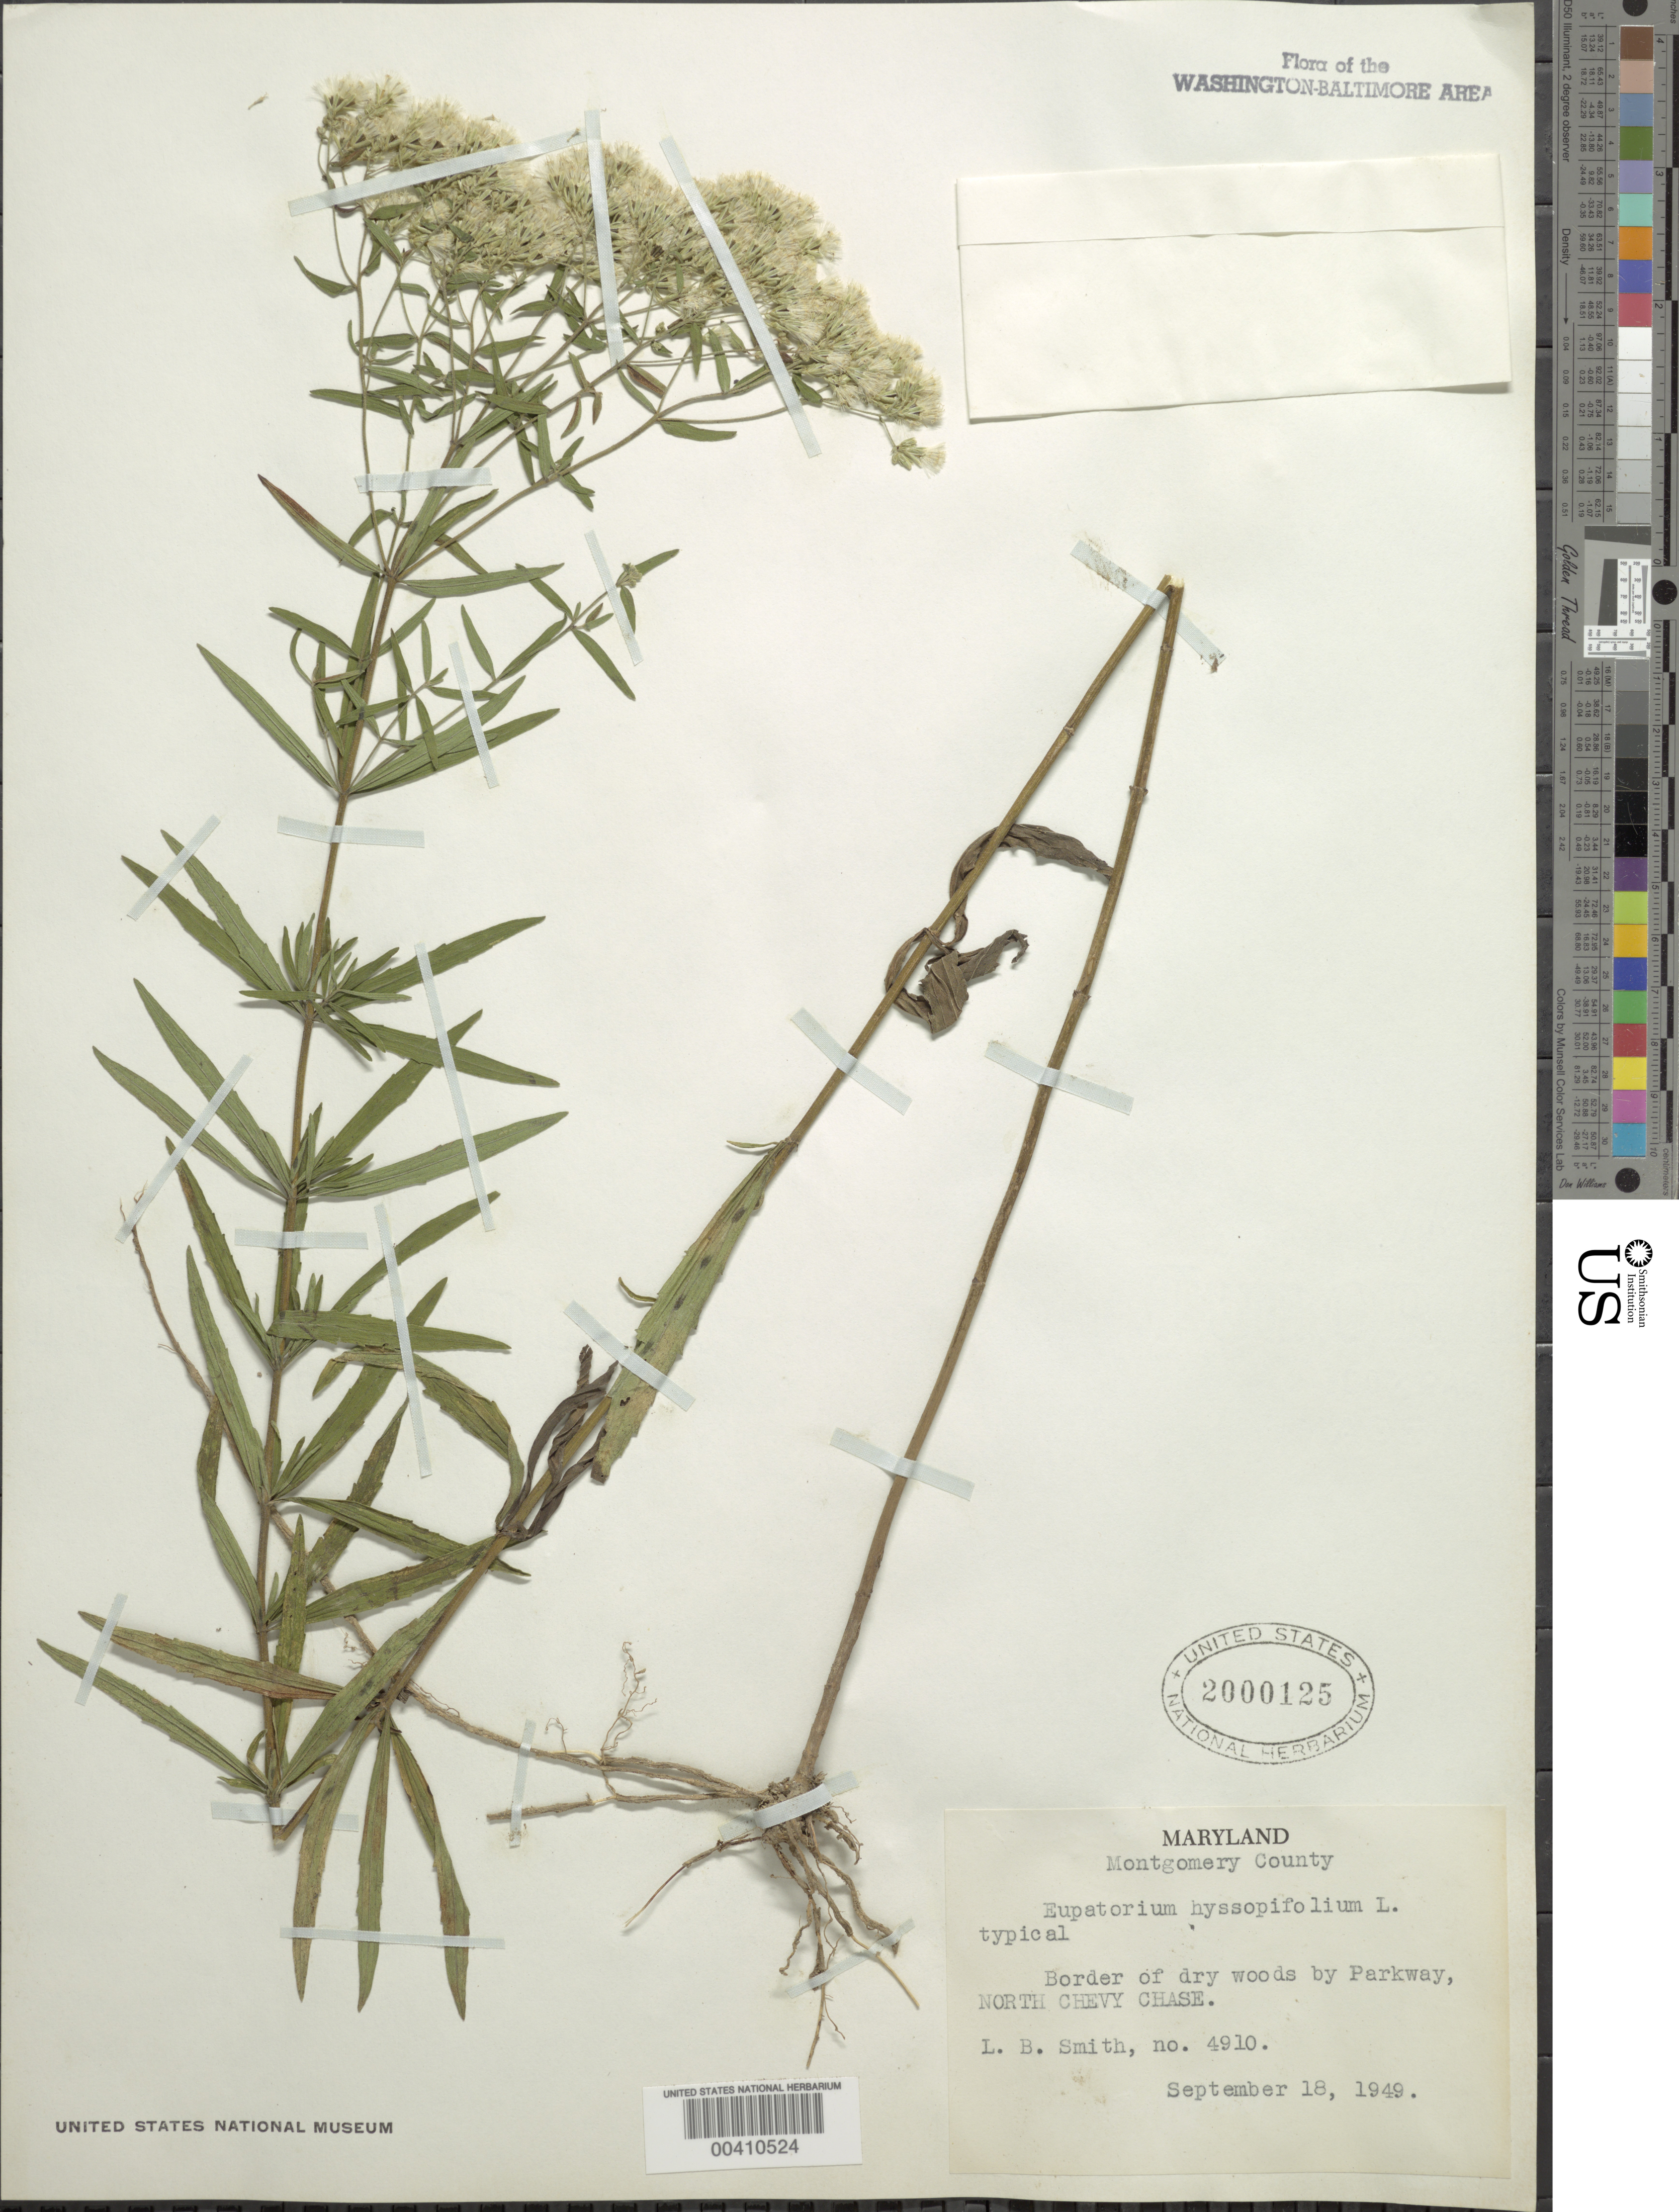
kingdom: Plantae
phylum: Tracheophyta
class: Magnoliopsida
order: Asterales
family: Asteraceae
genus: Eupatorium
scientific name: Eupatorium hyssopifolium var. typica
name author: L.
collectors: L. Smith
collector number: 4910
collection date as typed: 18 Sep 1949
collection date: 1949-09-18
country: United States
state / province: Maryland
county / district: Montgomery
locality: By Parkway, north Chevy Chase Rock Creek Park & vicinity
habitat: Border of dry woods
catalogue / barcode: US 2000125